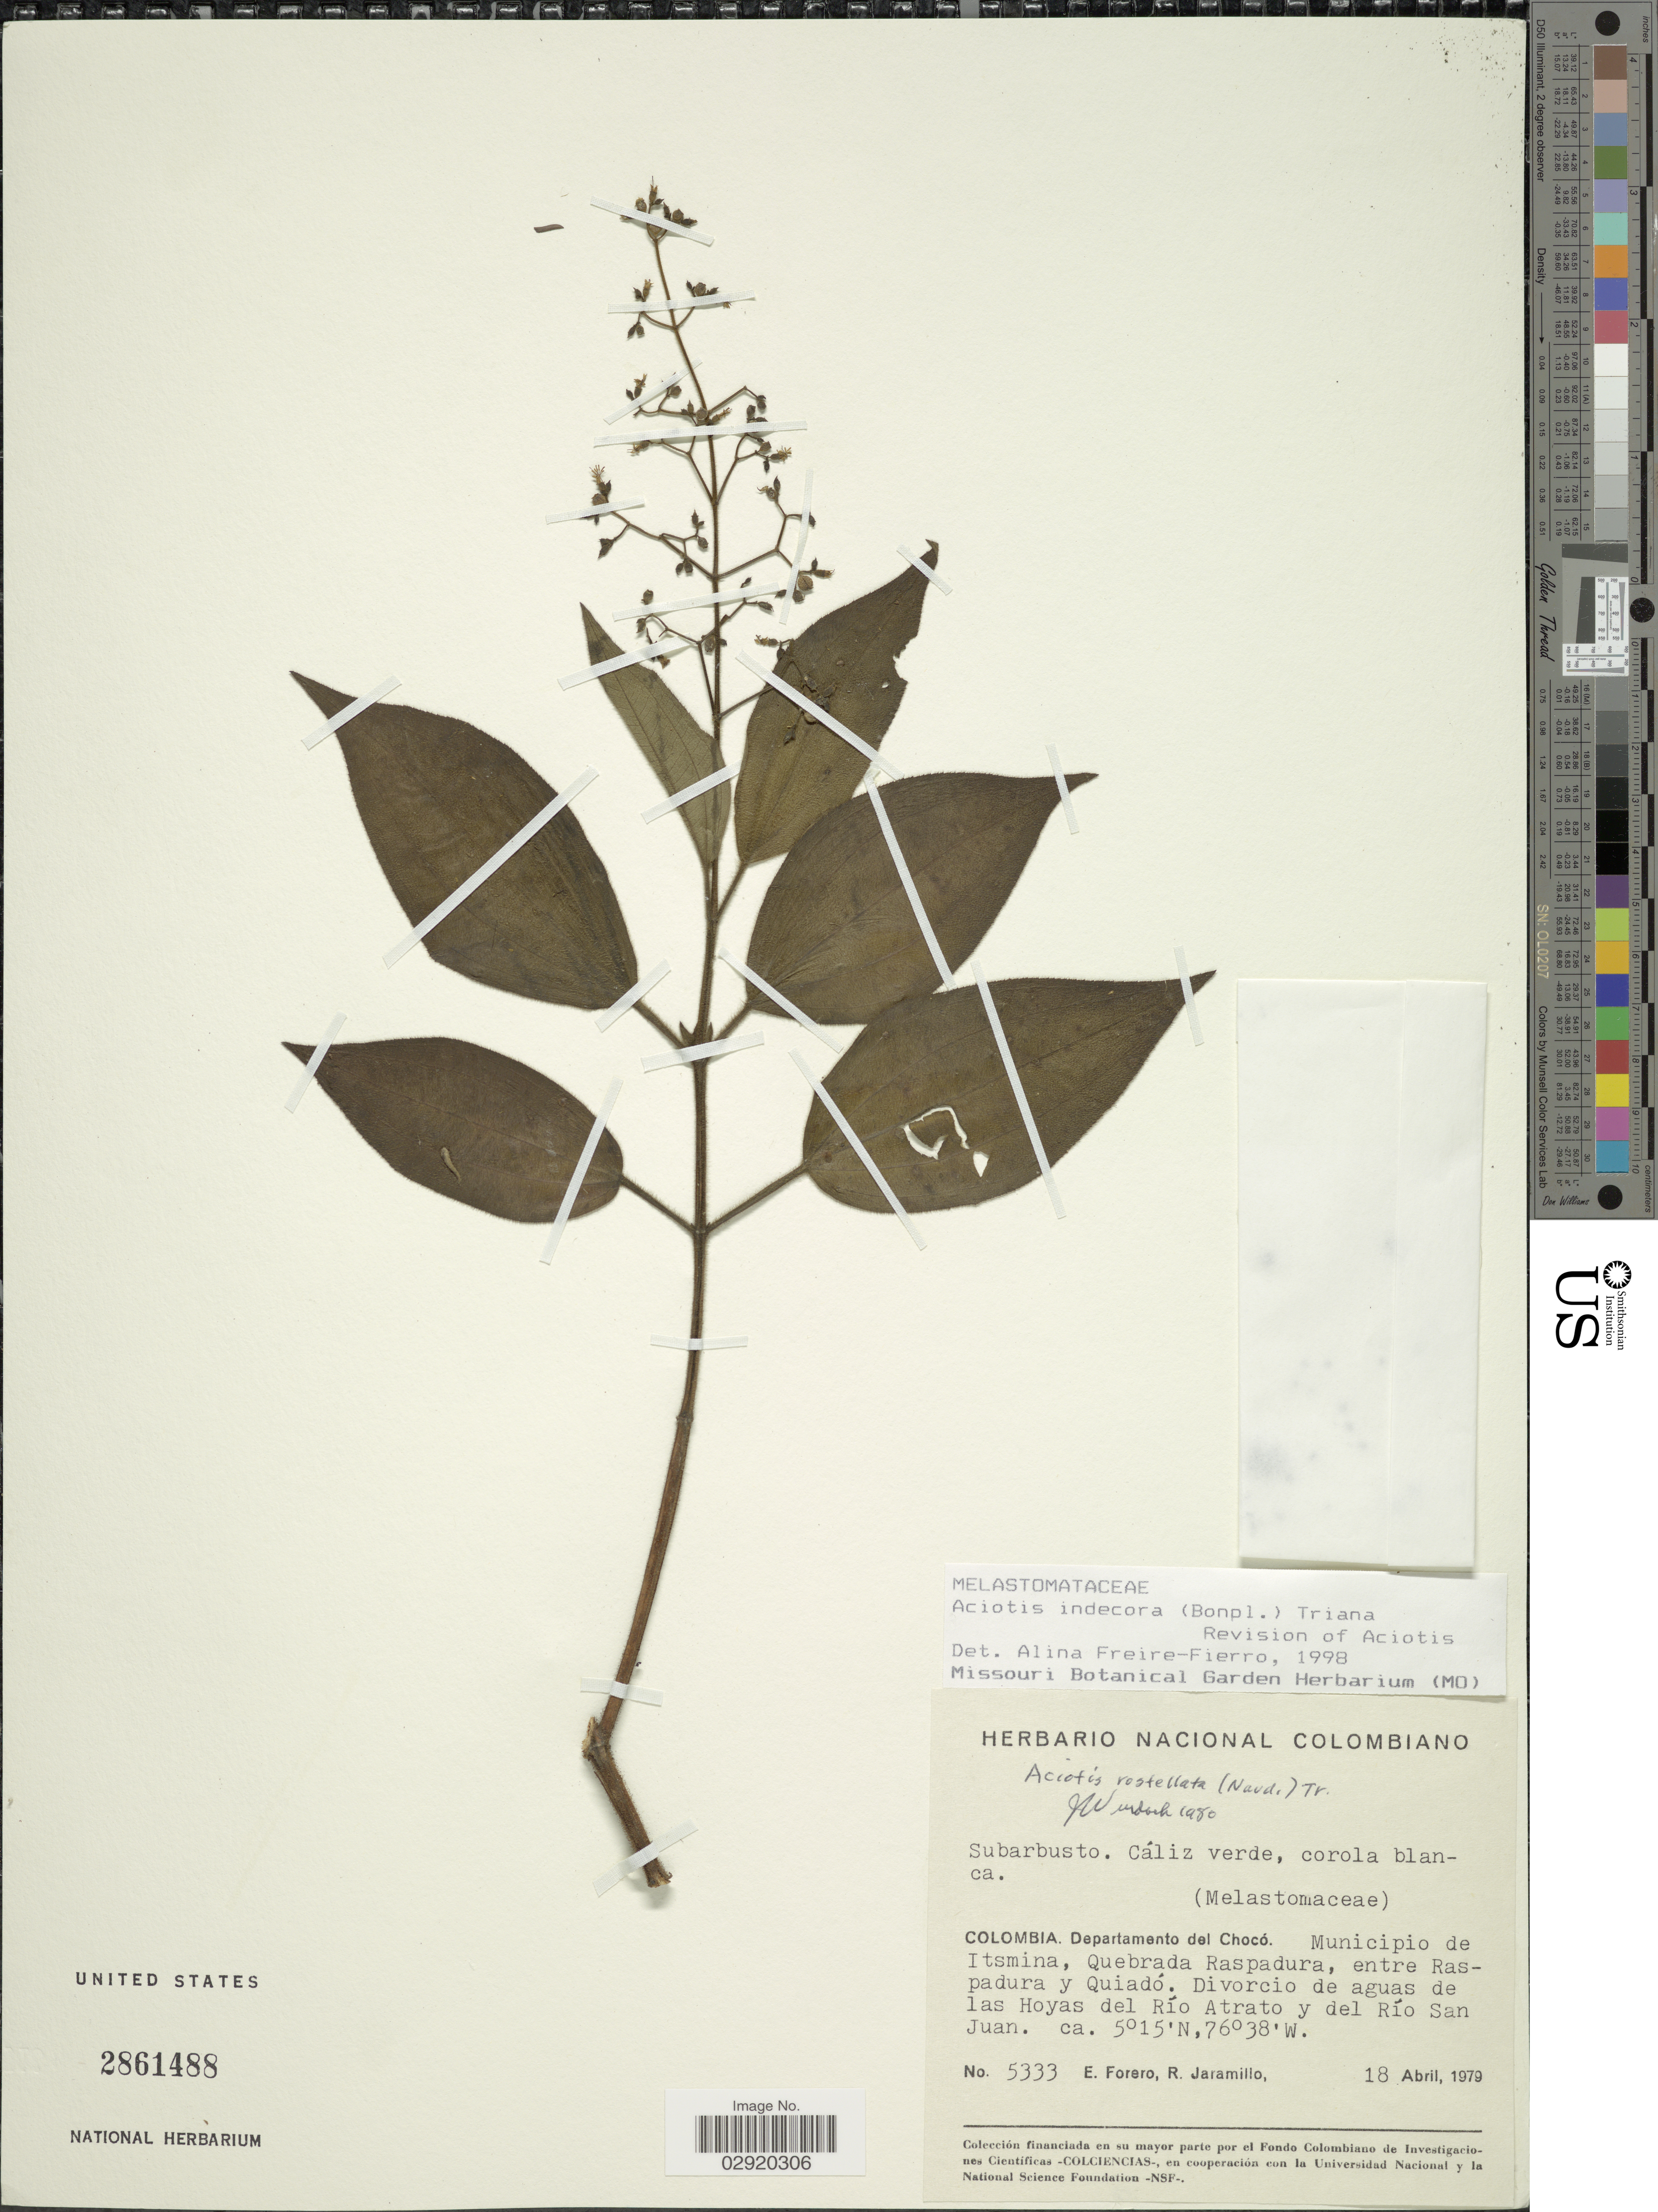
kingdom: Plantae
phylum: Tracheophyta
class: Magnoliopsida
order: Myrtales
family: Melastomataceae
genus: Aciotis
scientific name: Aciotis indecora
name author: (Bonpl.) Triana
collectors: E. Forero & R. Jaramillo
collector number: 5333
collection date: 1979-04-18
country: Colombia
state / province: Chocó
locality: Departamento del Chocó. Municipio de Itsmina, Quebrada Raspadura, entre Raspadura y Quiadó. Divorcio de aguas de las Hoyas del Río Atrato y del Río San Juan.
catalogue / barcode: US 2861488